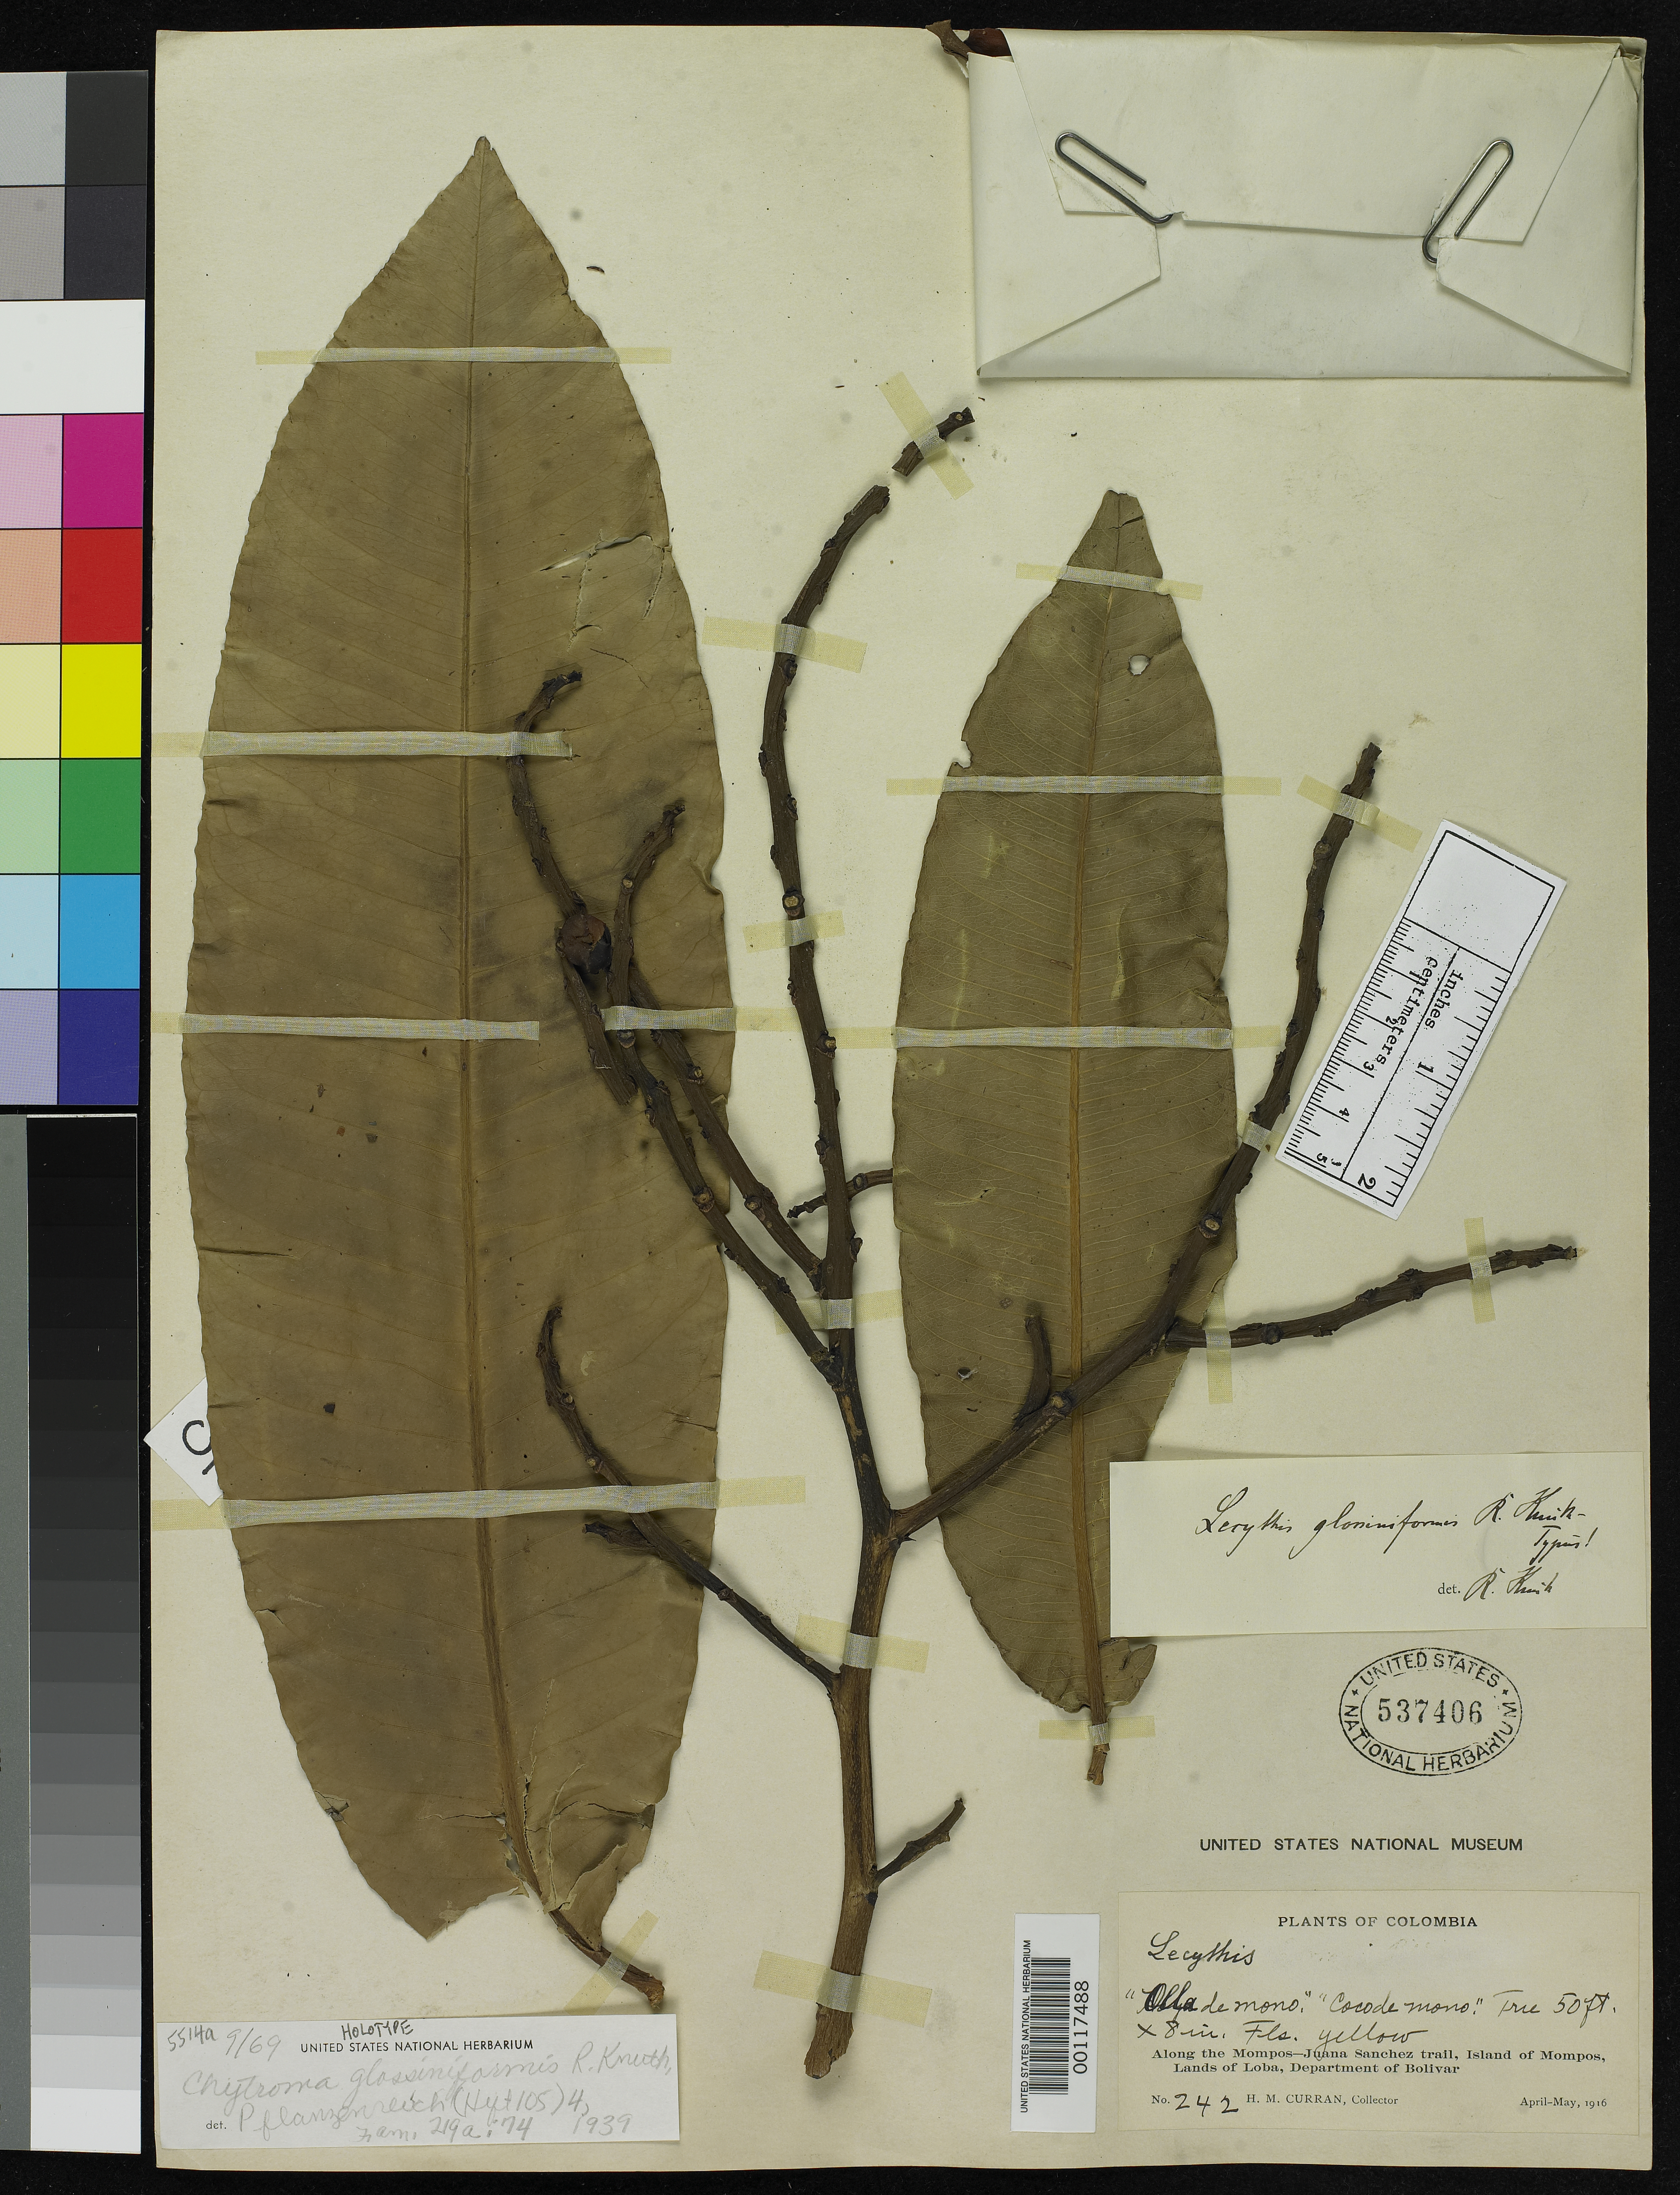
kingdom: Plantae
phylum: Tracheophyta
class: Magnoliopsida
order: Ericales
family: Lecythidaceae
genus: Chytroma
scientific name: Chytroma glossiniformis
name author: R. Knuth in Engl.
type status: Holotype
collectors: H. M. Curran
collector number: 242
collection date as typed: Apr 1916 to -- May 1916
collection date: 1916-04/1916-05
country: Colombia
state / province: Bolívar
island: Momposi Island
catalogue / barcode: US 537406